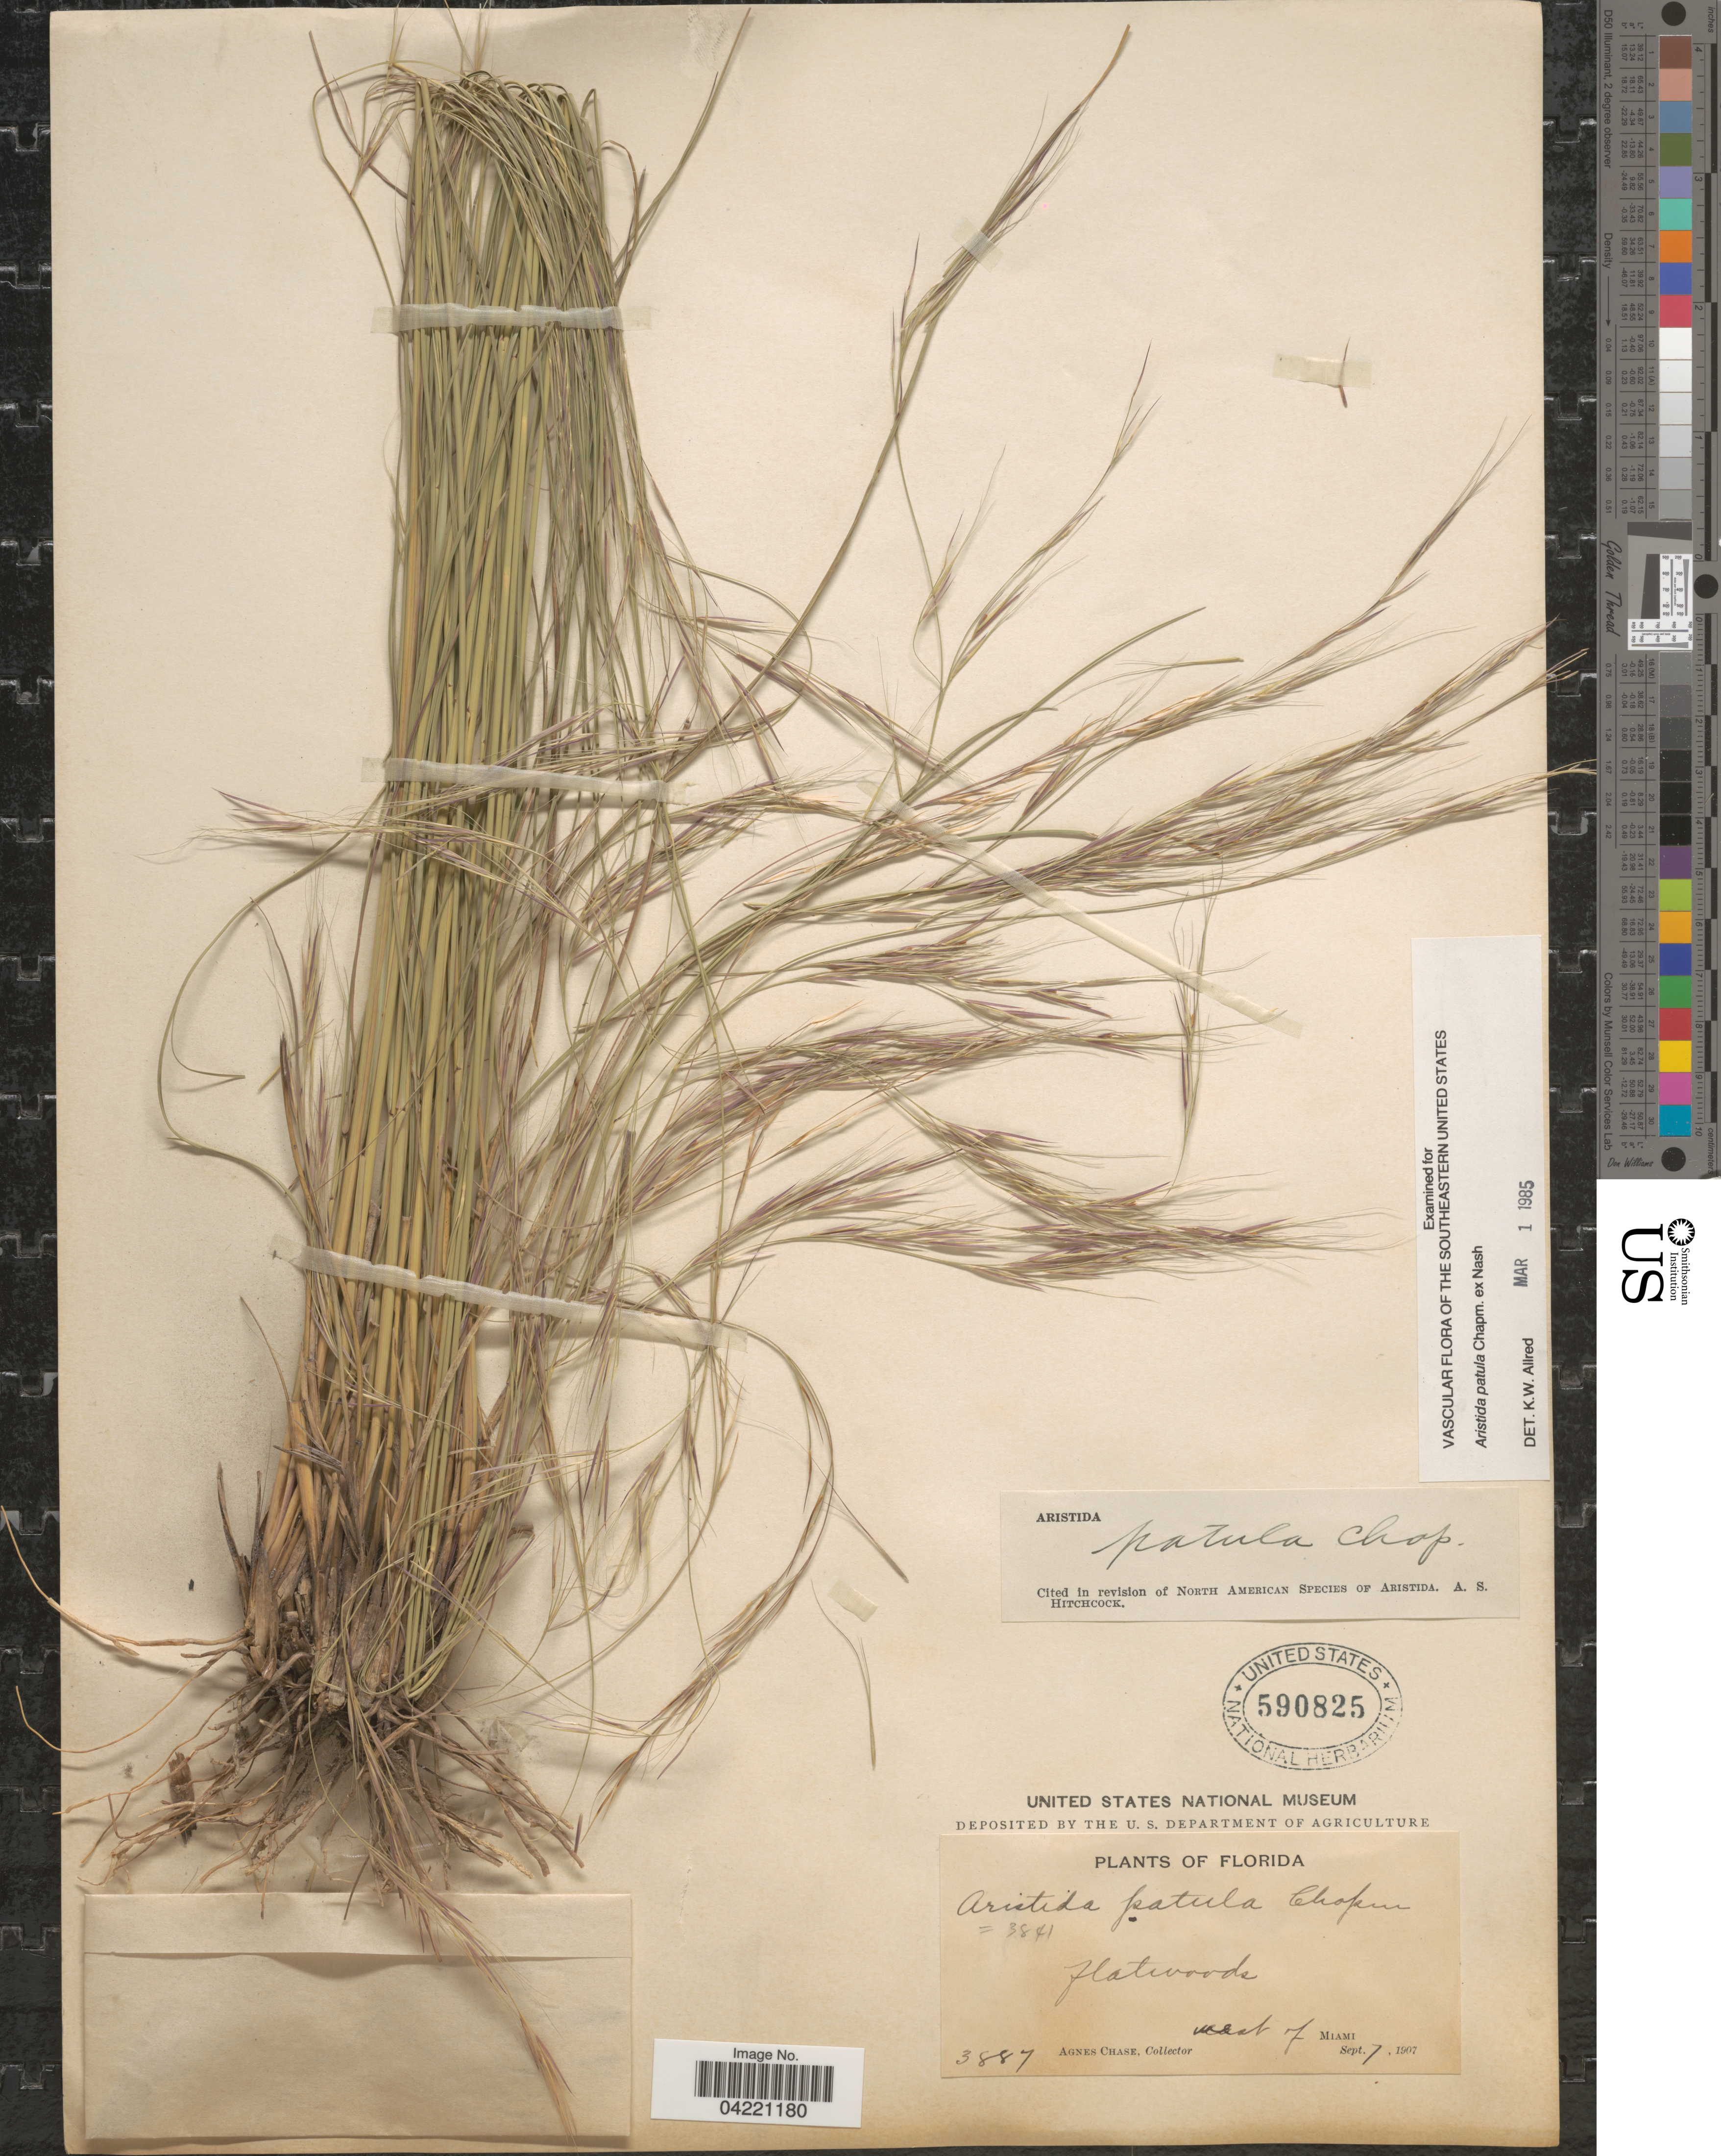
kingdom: Plantae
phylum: Tracheophyta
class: Liliopsida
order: Poales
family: Poaceae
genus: Aristida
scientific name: Aristida patula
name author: Chapm. ex Nash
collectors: A. Chase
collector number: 3887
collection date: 1907-09-07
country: United States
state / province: Florida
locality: West of Miami.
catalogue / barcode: US 590825